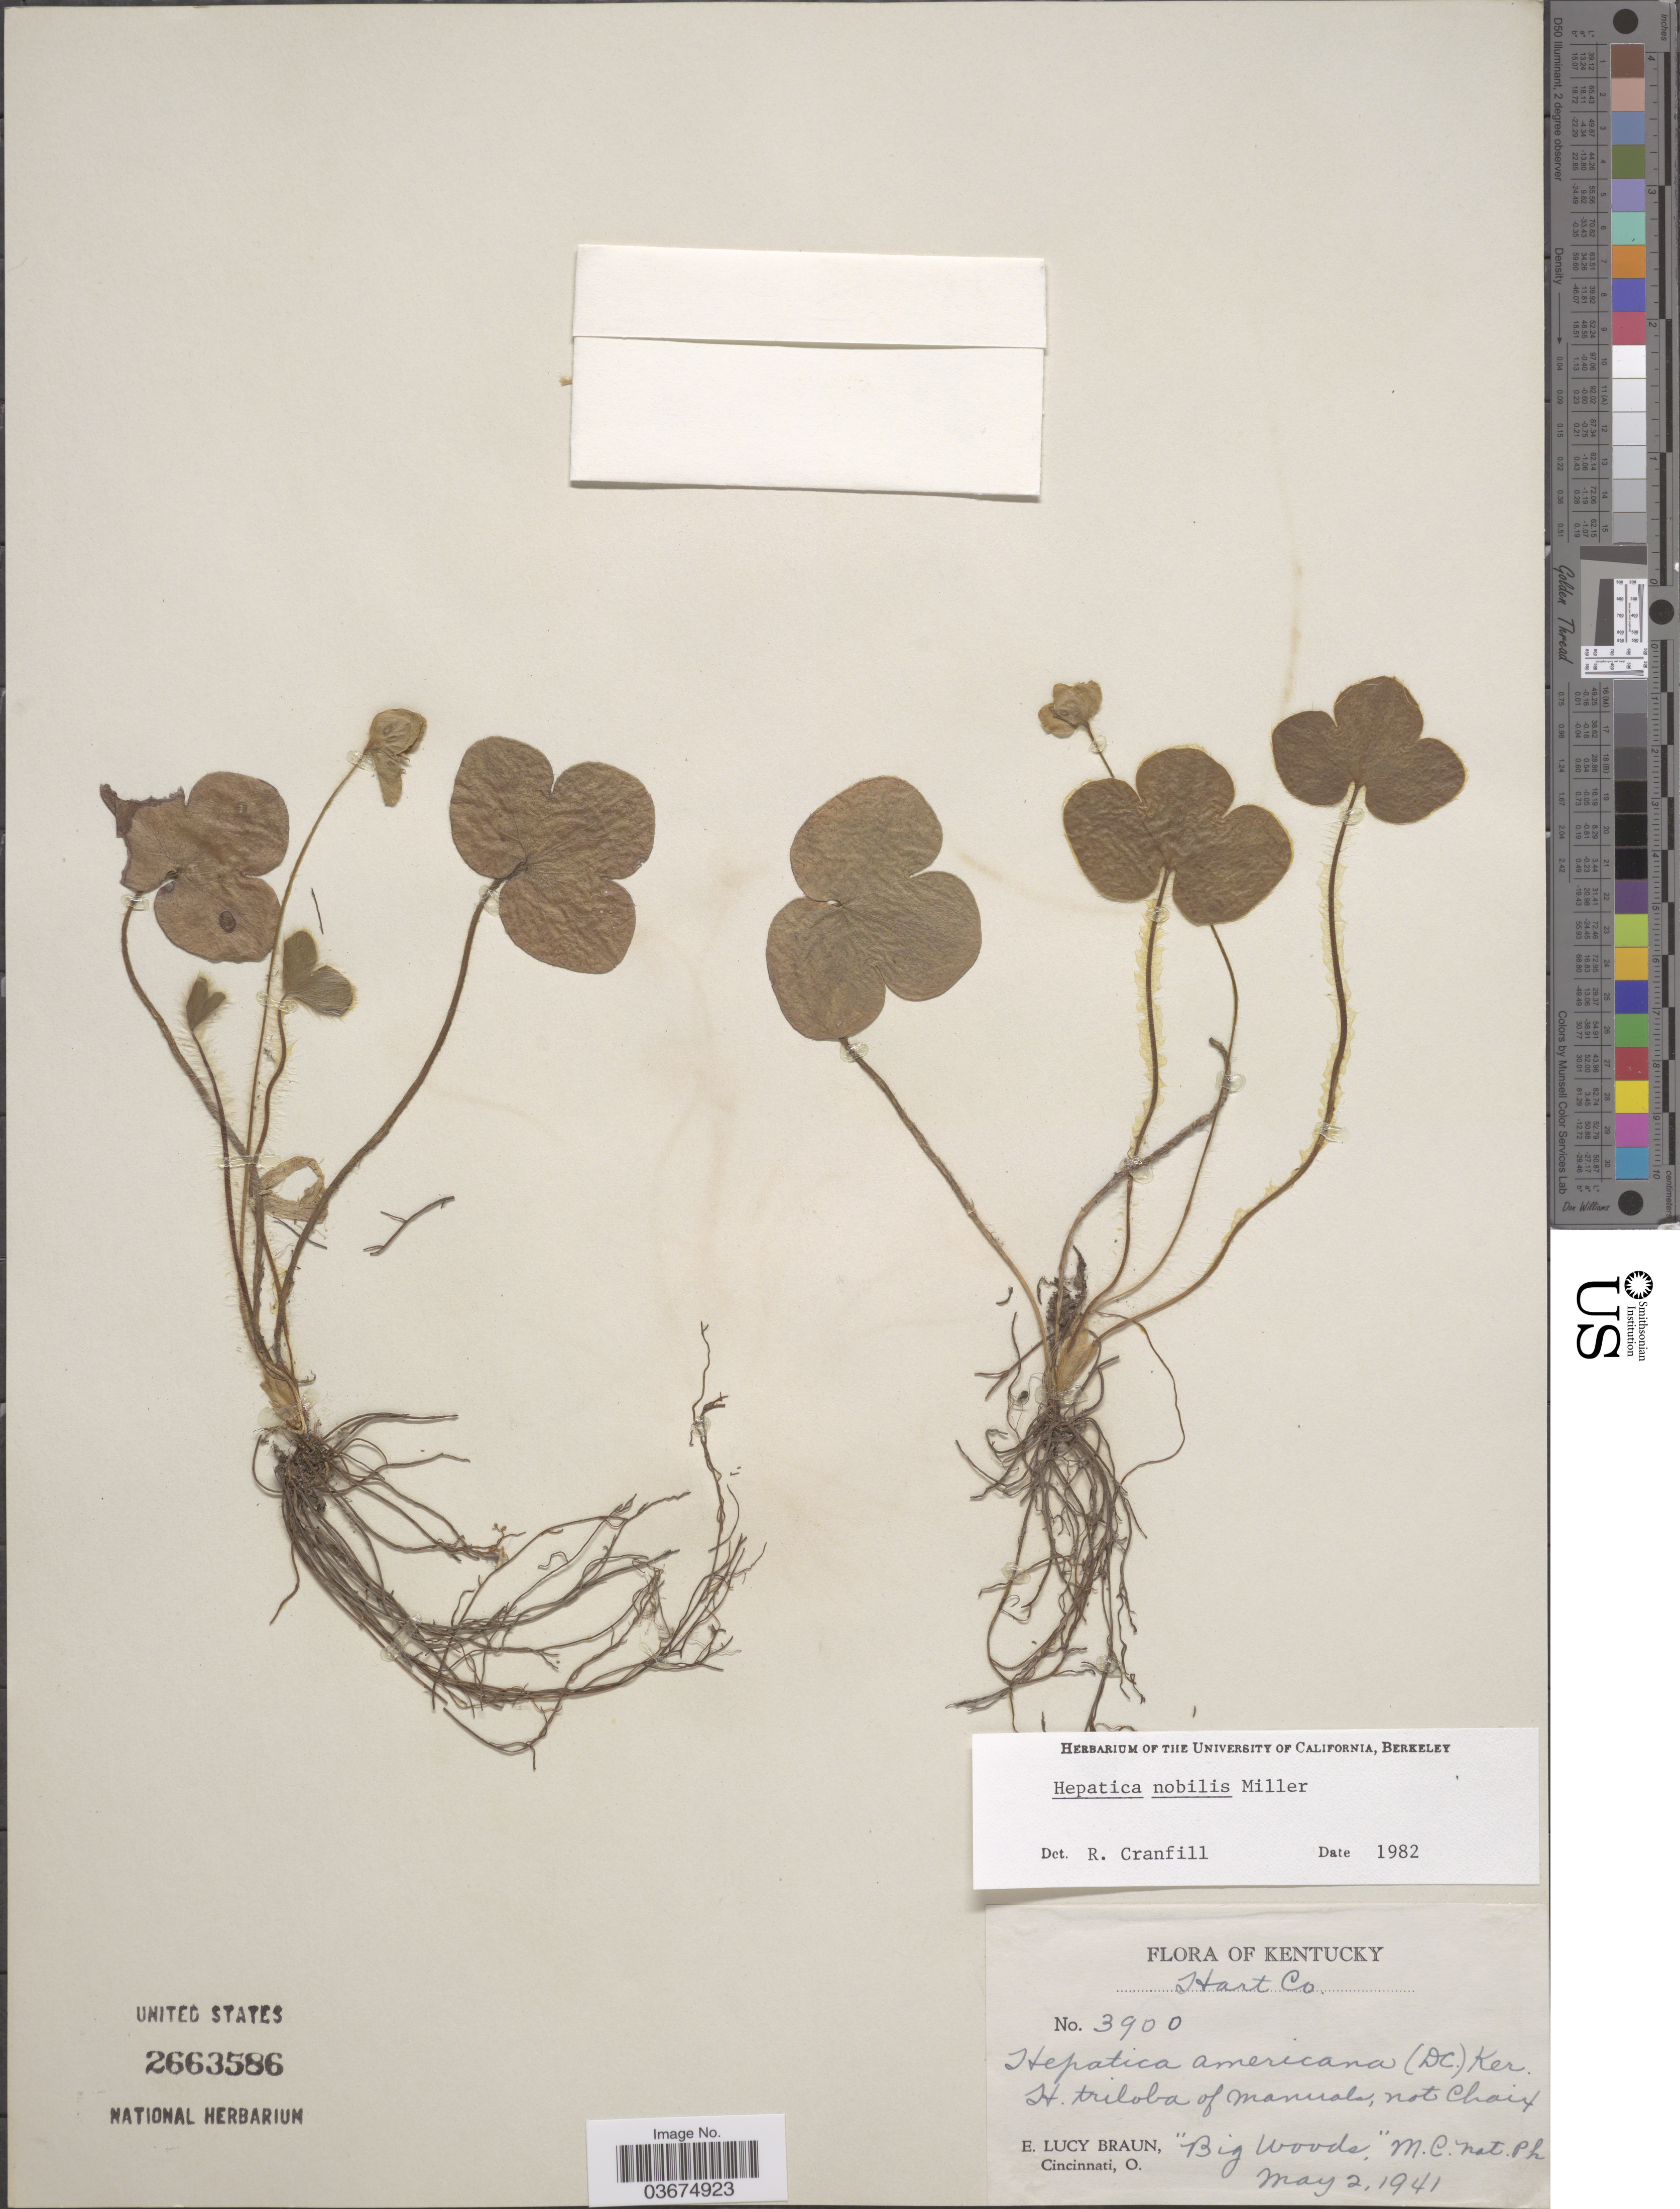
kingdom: Plantae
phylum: Tracheophyta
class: Magnoliopsida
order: Ranunculales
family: Ranunculaceae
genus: Hepatica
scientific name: Hepatica acutiloba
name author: DC.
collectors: E. L. Braun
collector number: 3900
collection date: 1941-05-02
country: United States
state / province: Kentucky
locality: Hart Co. "Big Woods", M.C. Nat. Pk.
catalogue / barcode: US 2663586